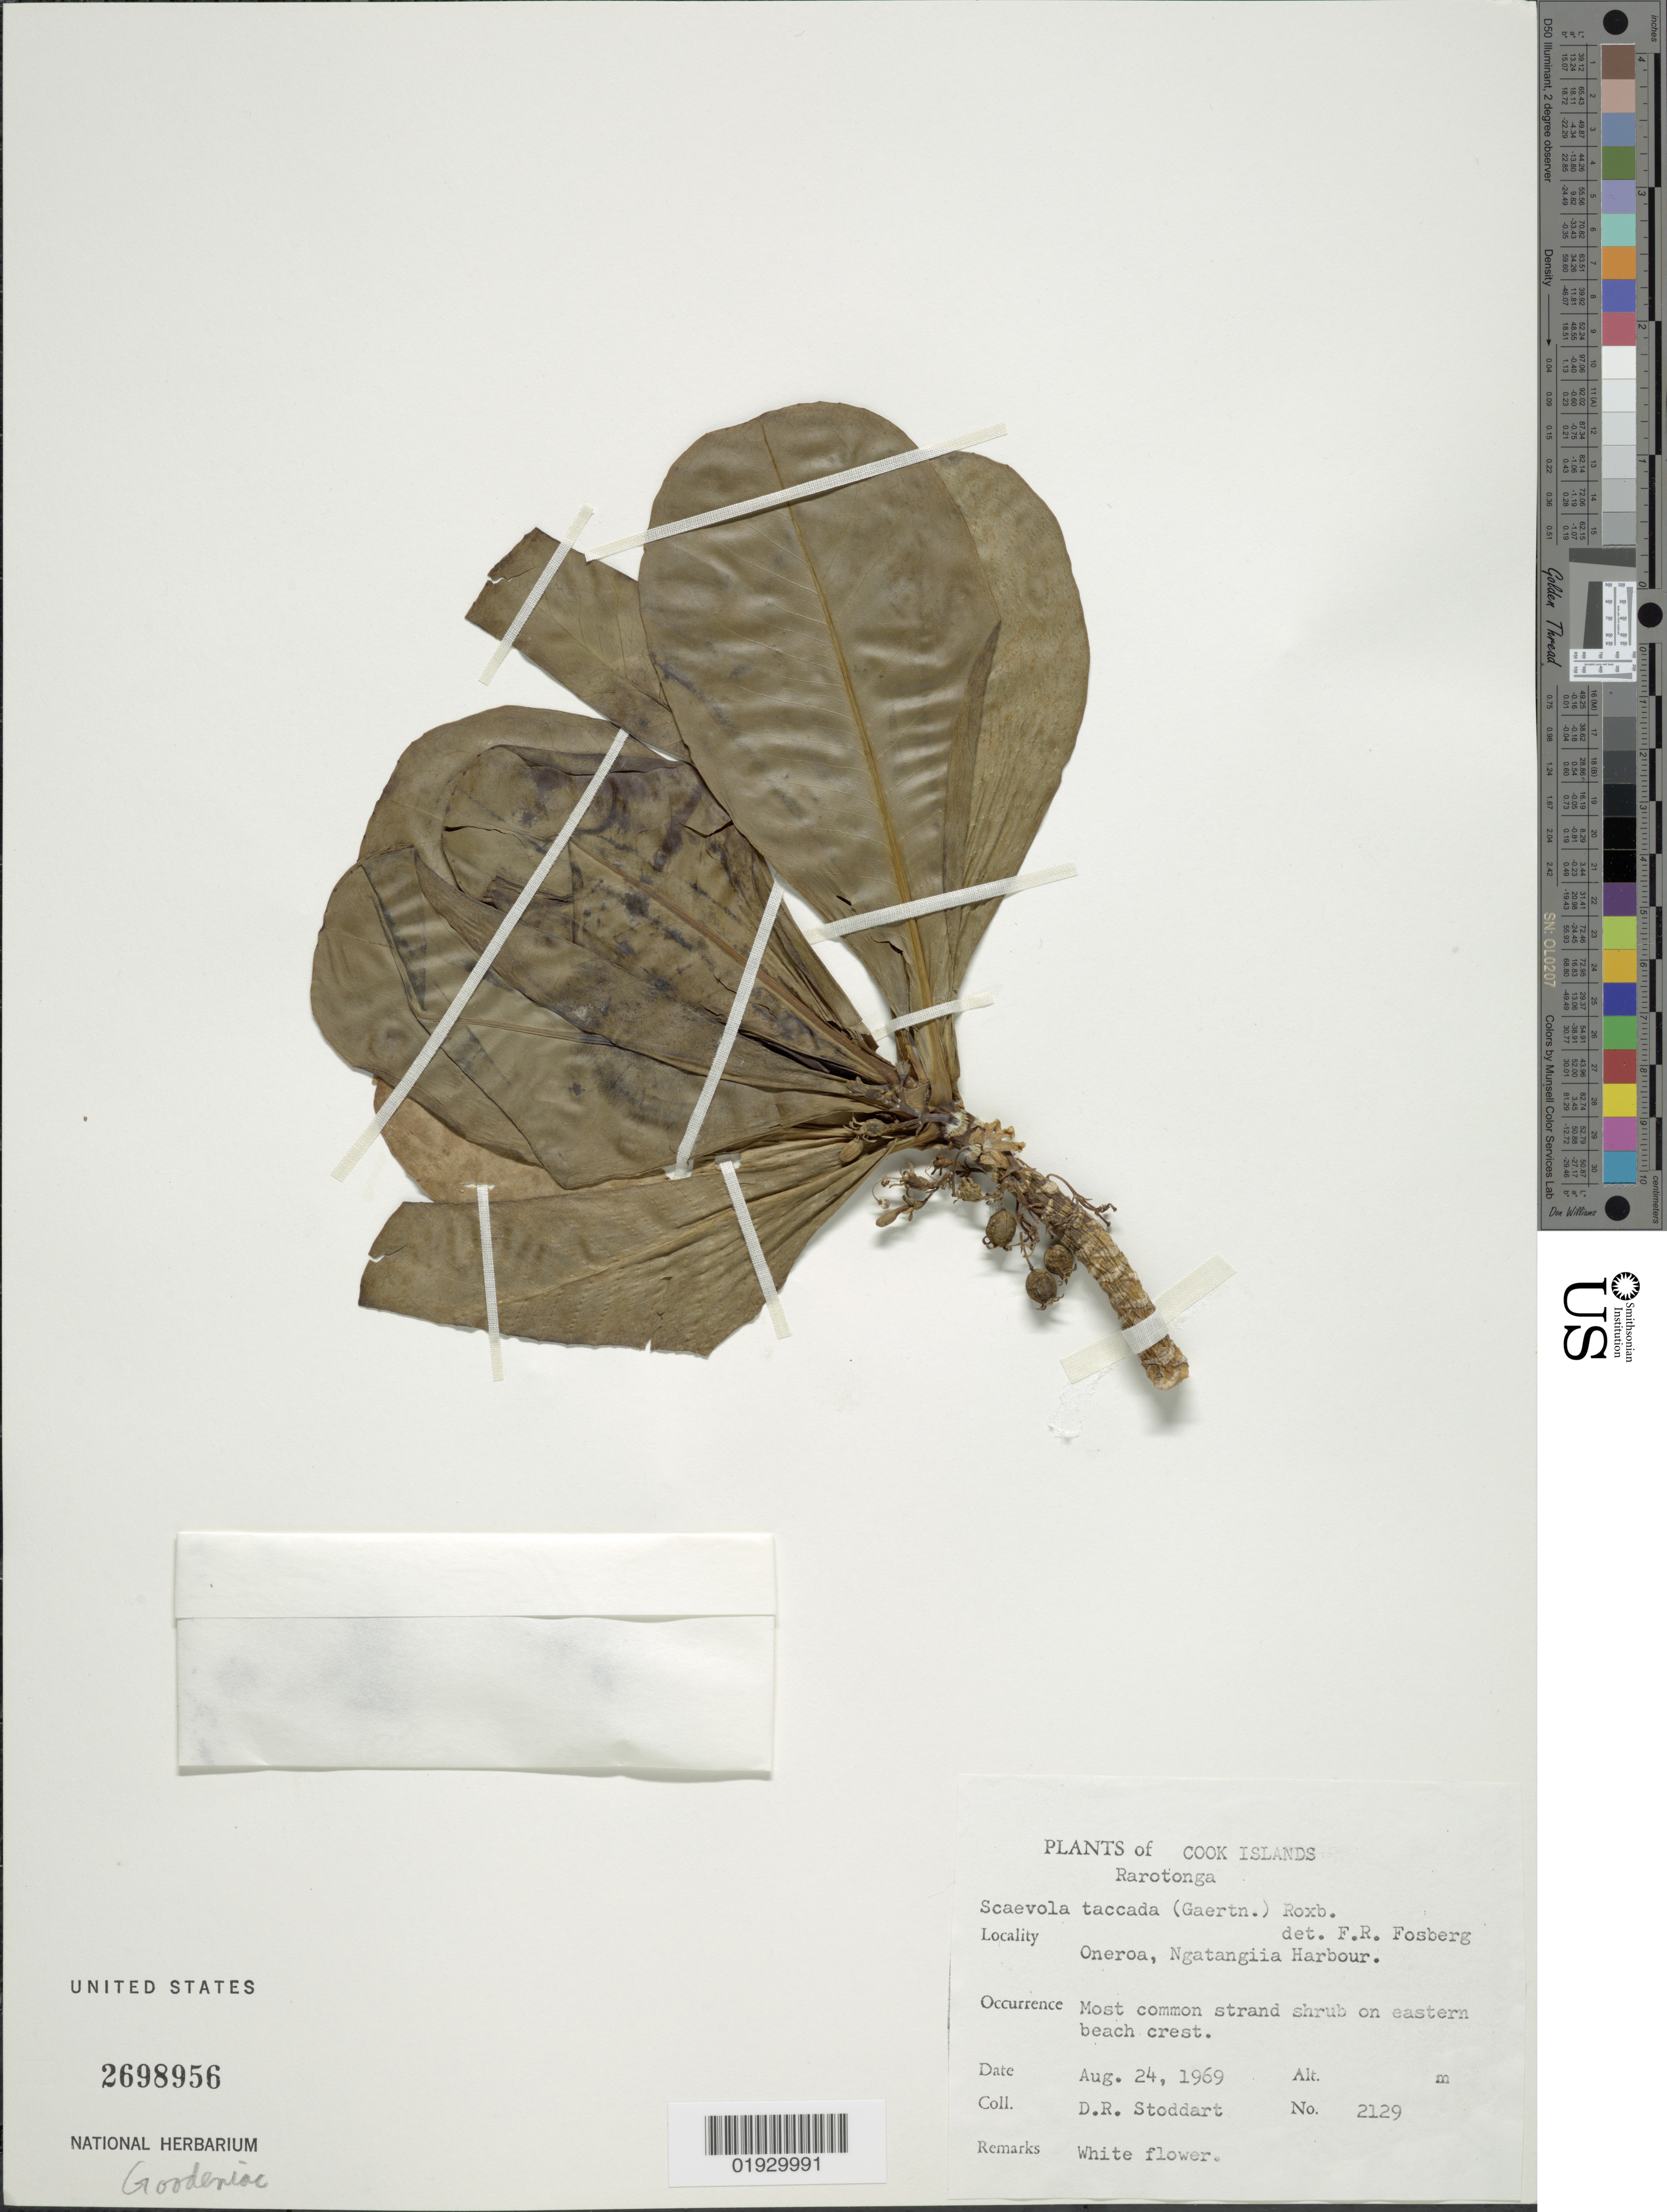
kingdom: Plantae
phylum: Tracheophyta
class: Magnoliopsida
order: Asterales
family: Goodeniaceae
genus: Scaevola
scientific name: Scaevola taccada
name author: (Gaertn.) Roxb.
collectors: D. R. Stoddart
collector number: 2129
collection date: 1969-08-24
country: Cook Islands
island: Rarotonga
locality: Rarotonga, Oneroa, Ngatangiia Harbour.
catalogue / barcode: US 2698956